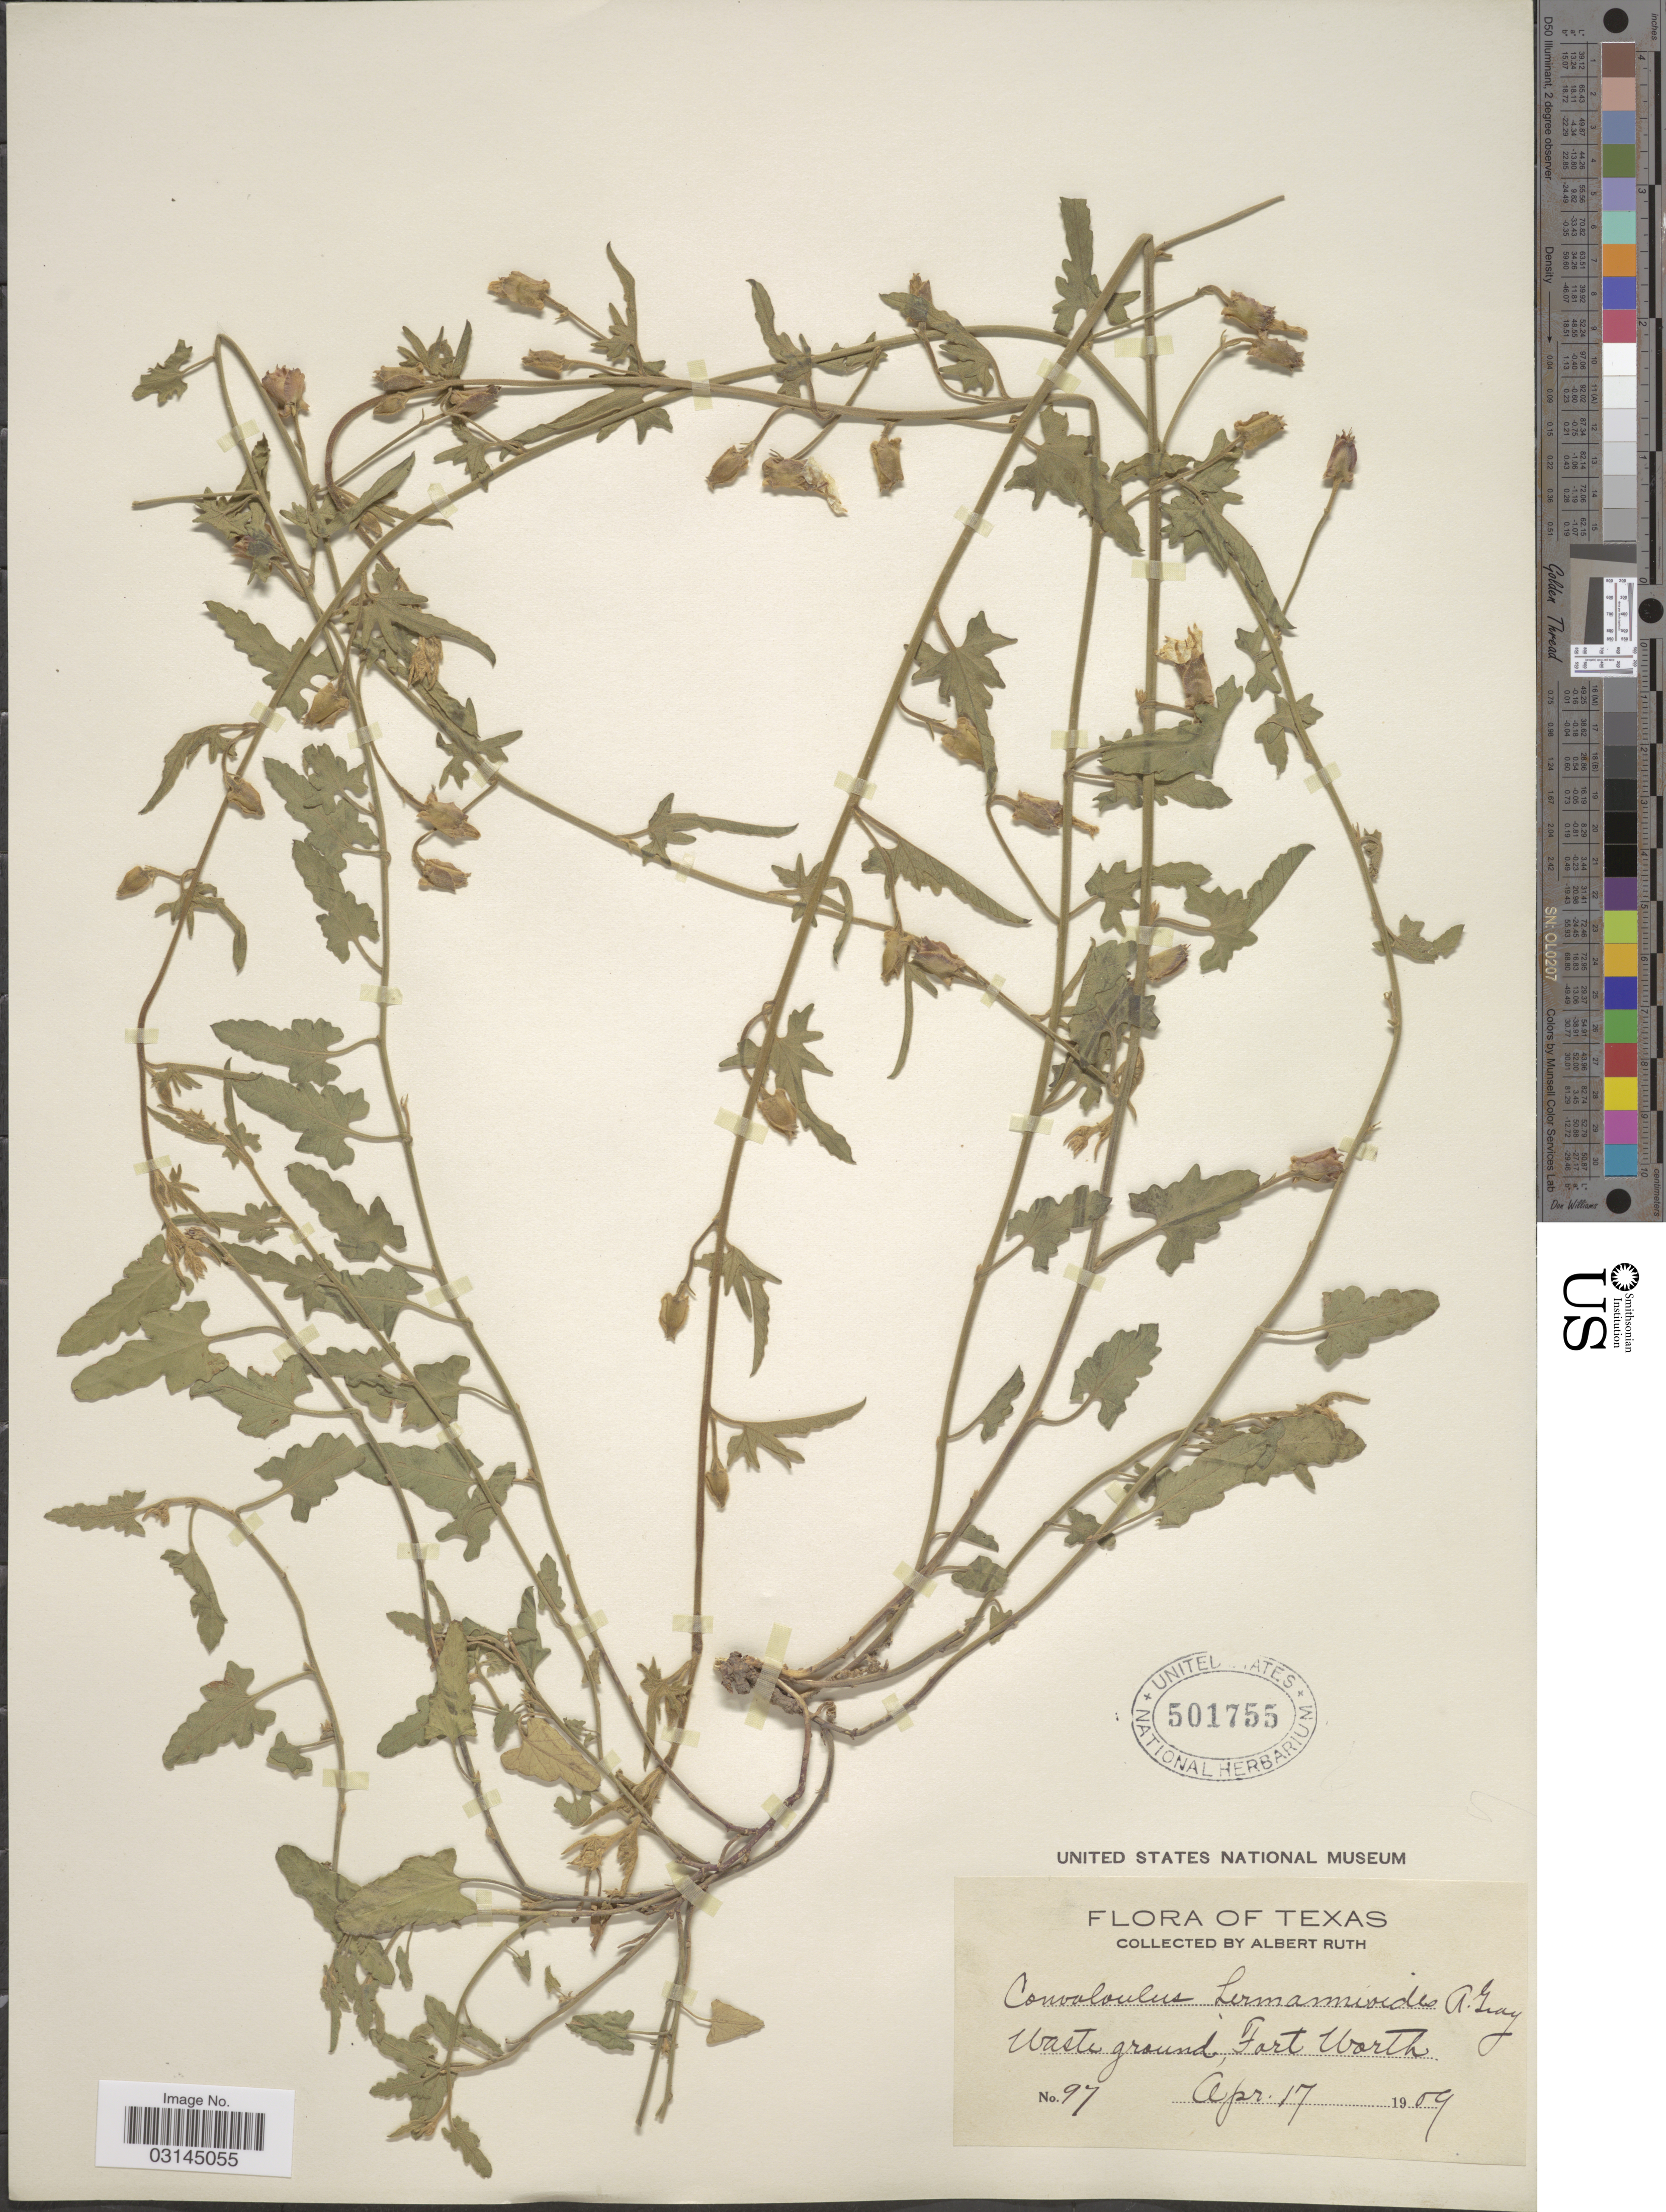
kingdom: Plantae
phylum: Tracheophyta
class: Magnoliopsida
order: Solanales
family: Convolvulaceae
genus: Convolvulus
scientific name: Convolvulus hermannioides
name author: A. Gray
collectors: A. Ruth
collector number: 97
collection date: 1909-04-17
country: United States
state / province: Texas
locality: Fort Worth.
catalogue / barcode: US 501755